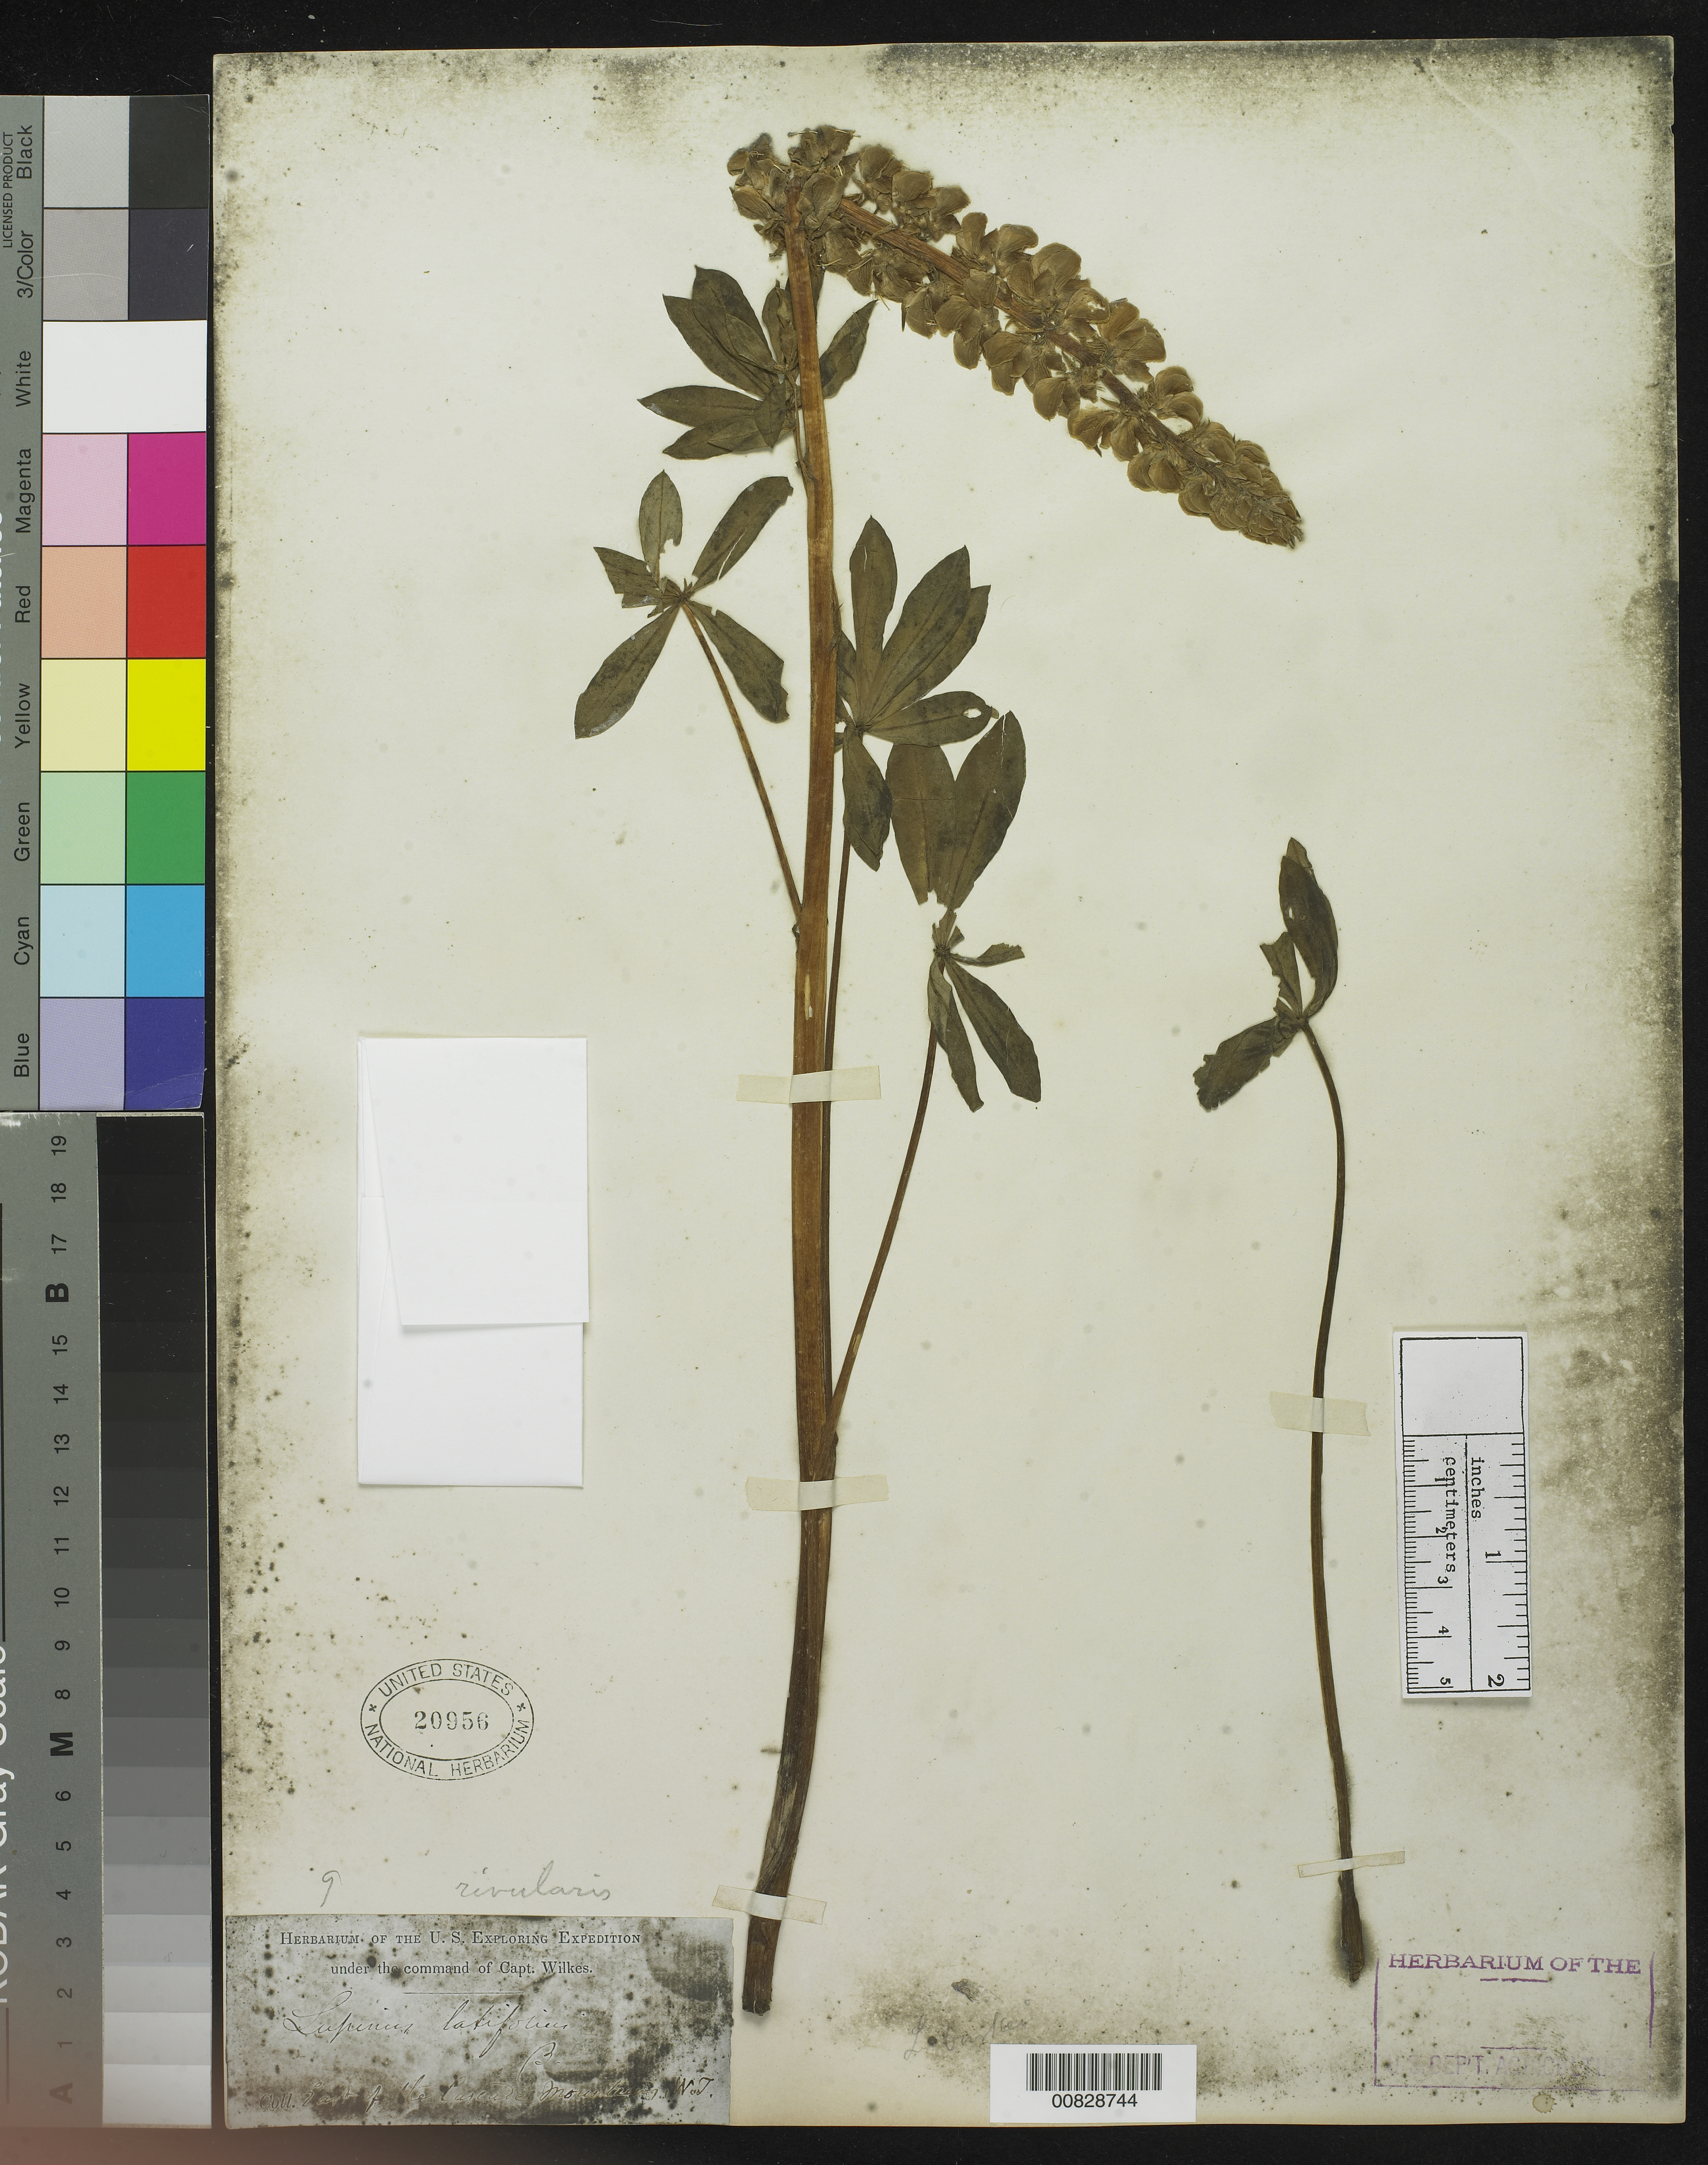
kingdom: Plantae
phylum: Tracheophyta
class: Magnoliopsida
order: Fabales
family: Fabaceae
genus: Lupinus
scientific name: Lupinus latifolius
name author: Lindl. ex J. Agardh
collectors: Wilkes Explor. Exped.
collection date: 1838/1842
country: United States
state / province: Washington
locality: East of the Cascade Mountains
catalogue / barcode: US 20956